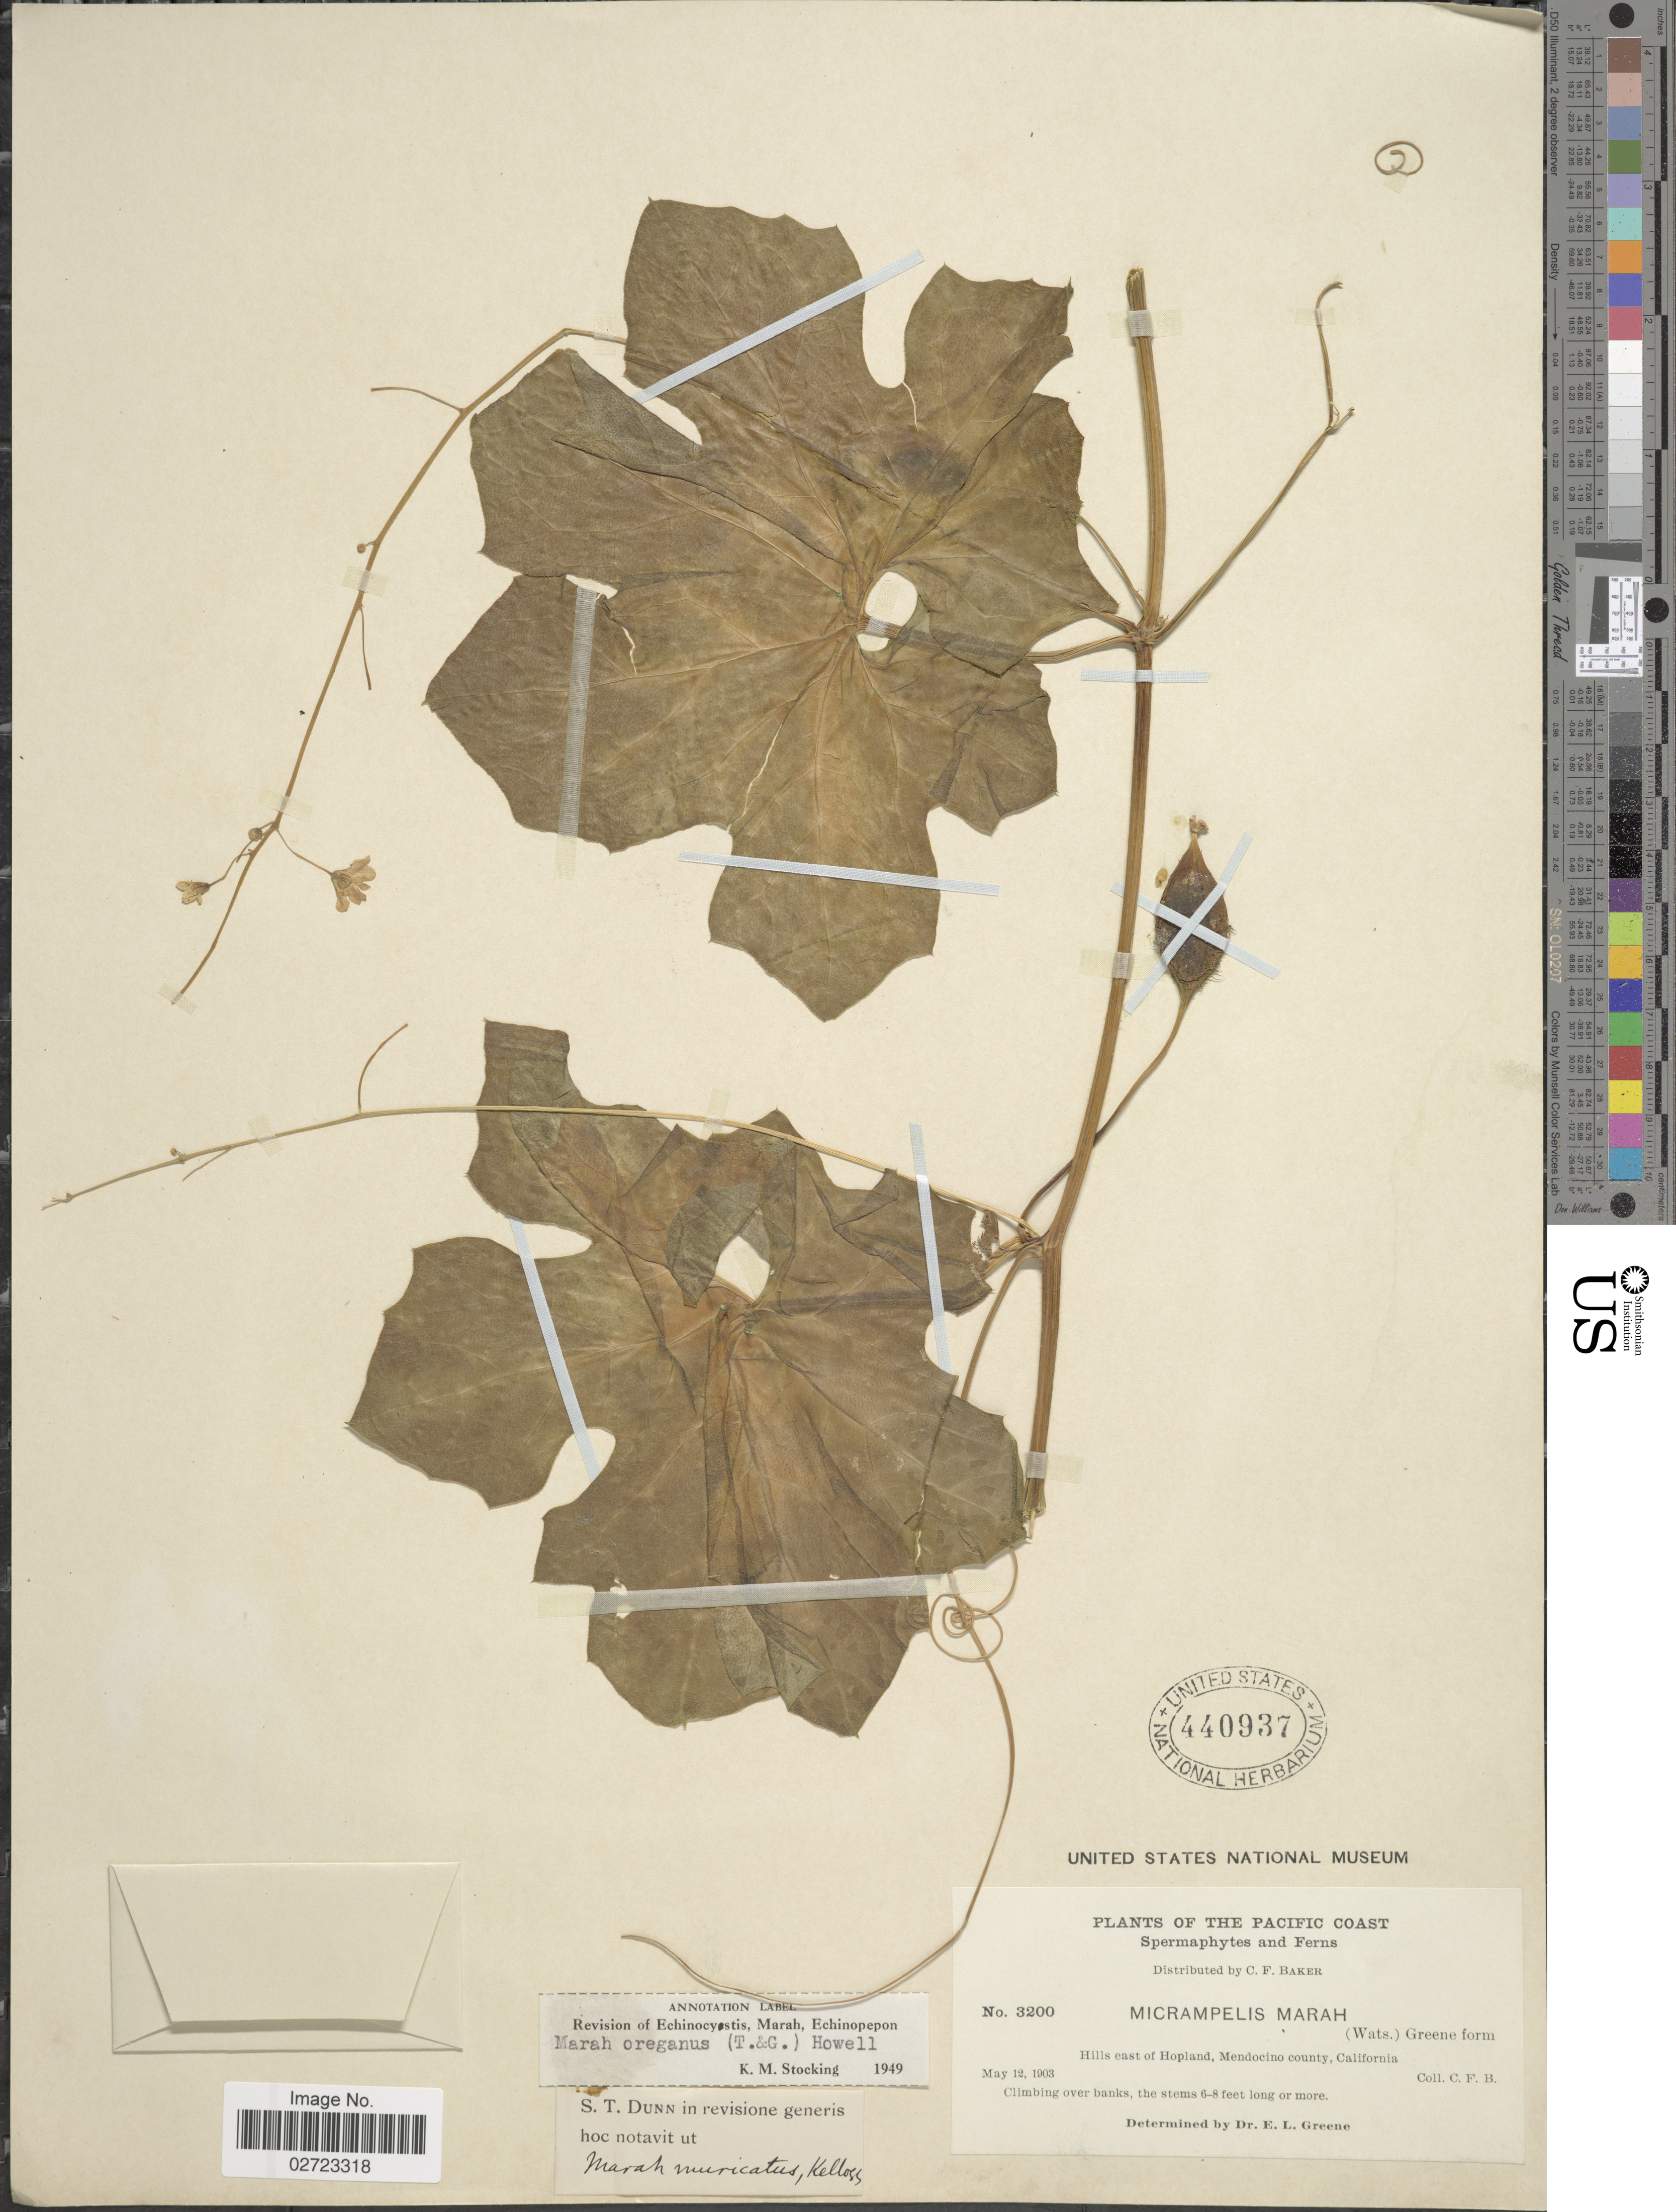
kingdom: Plantae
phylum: Tracheophyta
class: Magnoliopsida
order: Cucurbitales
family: Cucurbitaceae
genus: Marah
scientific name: Marah oregana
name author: (Torr. & A. Gray) Howell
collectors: C. F. Baker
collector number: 3200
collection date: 1903-05-12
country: United States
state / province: California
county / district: Mendocino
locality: The Pacific Coast, Hills east of Hopland, Mendocino county, over banks.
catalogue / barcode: US 440937